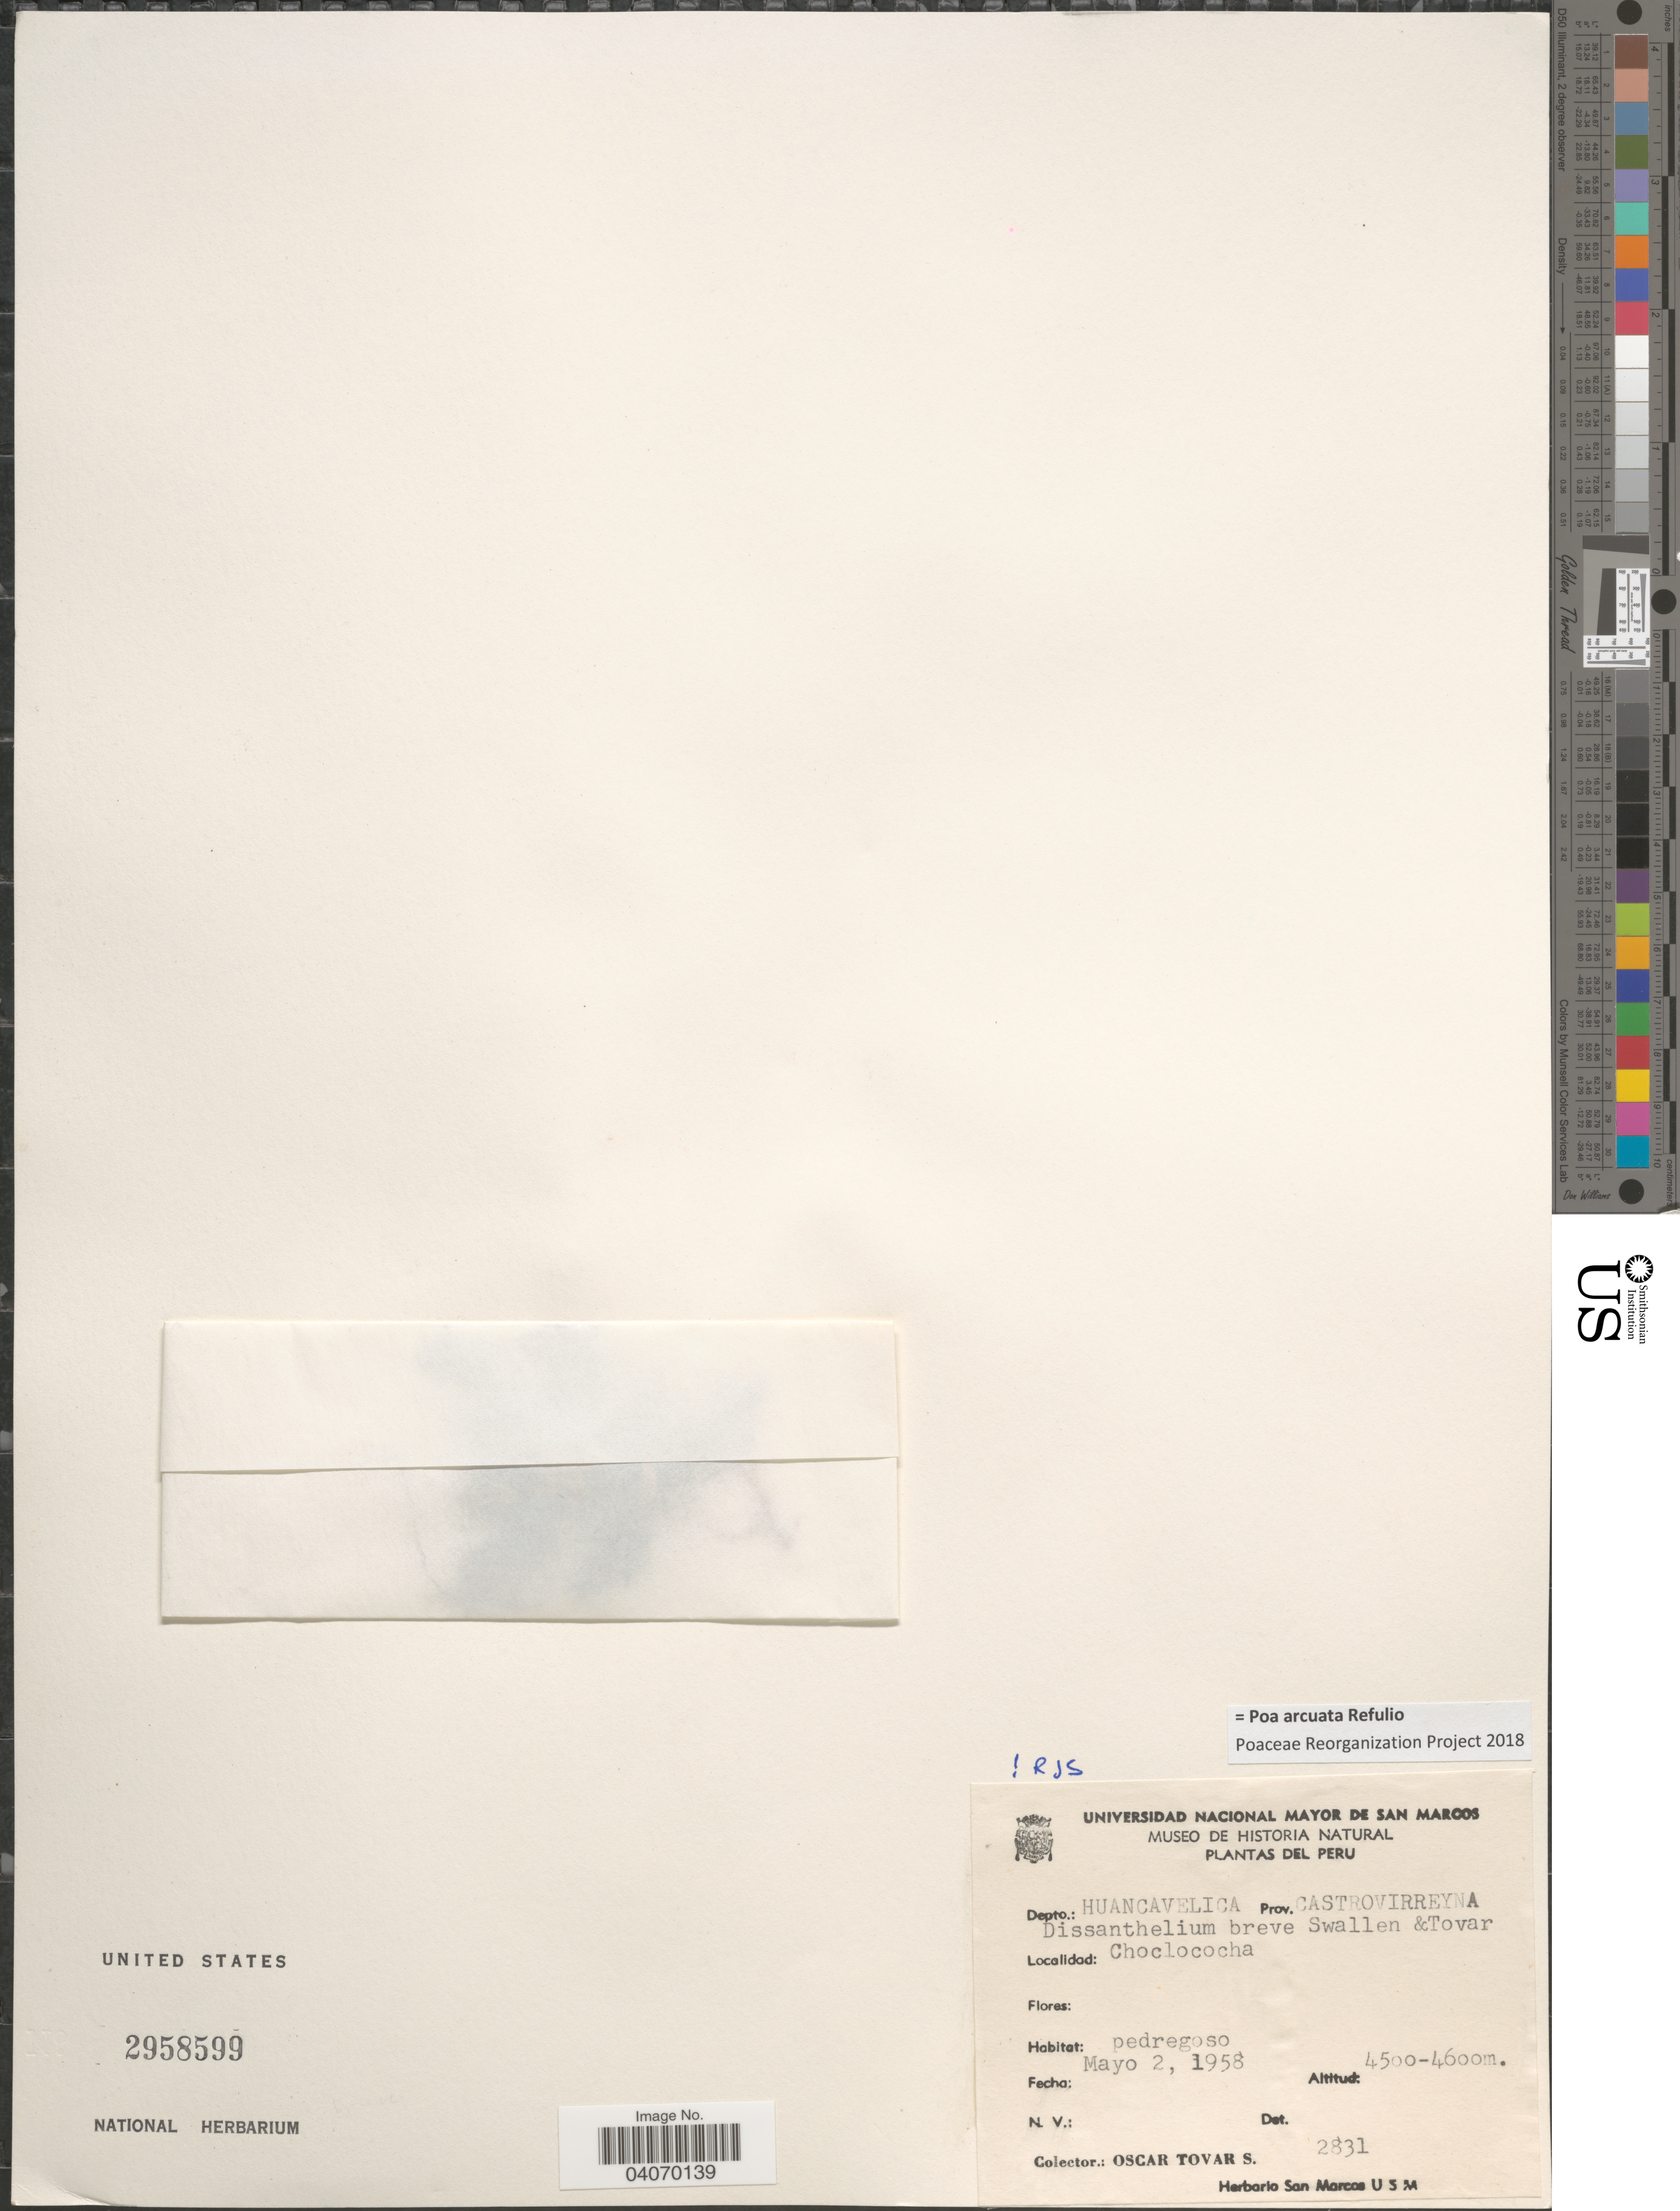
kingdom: Plantae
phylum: Tracheophyta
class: Liliopsida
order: Poales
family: Poaceae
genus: Poa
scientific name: Poa arcuata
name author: Refulio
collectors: Ó. Tovar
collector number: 2831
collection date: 1958-05-02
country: Peru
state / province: Huancavelica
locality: Depto.: Huancavelica. Prov. Castrovirreyna. Choclococha.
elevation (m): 4500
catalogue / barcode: US 2958599